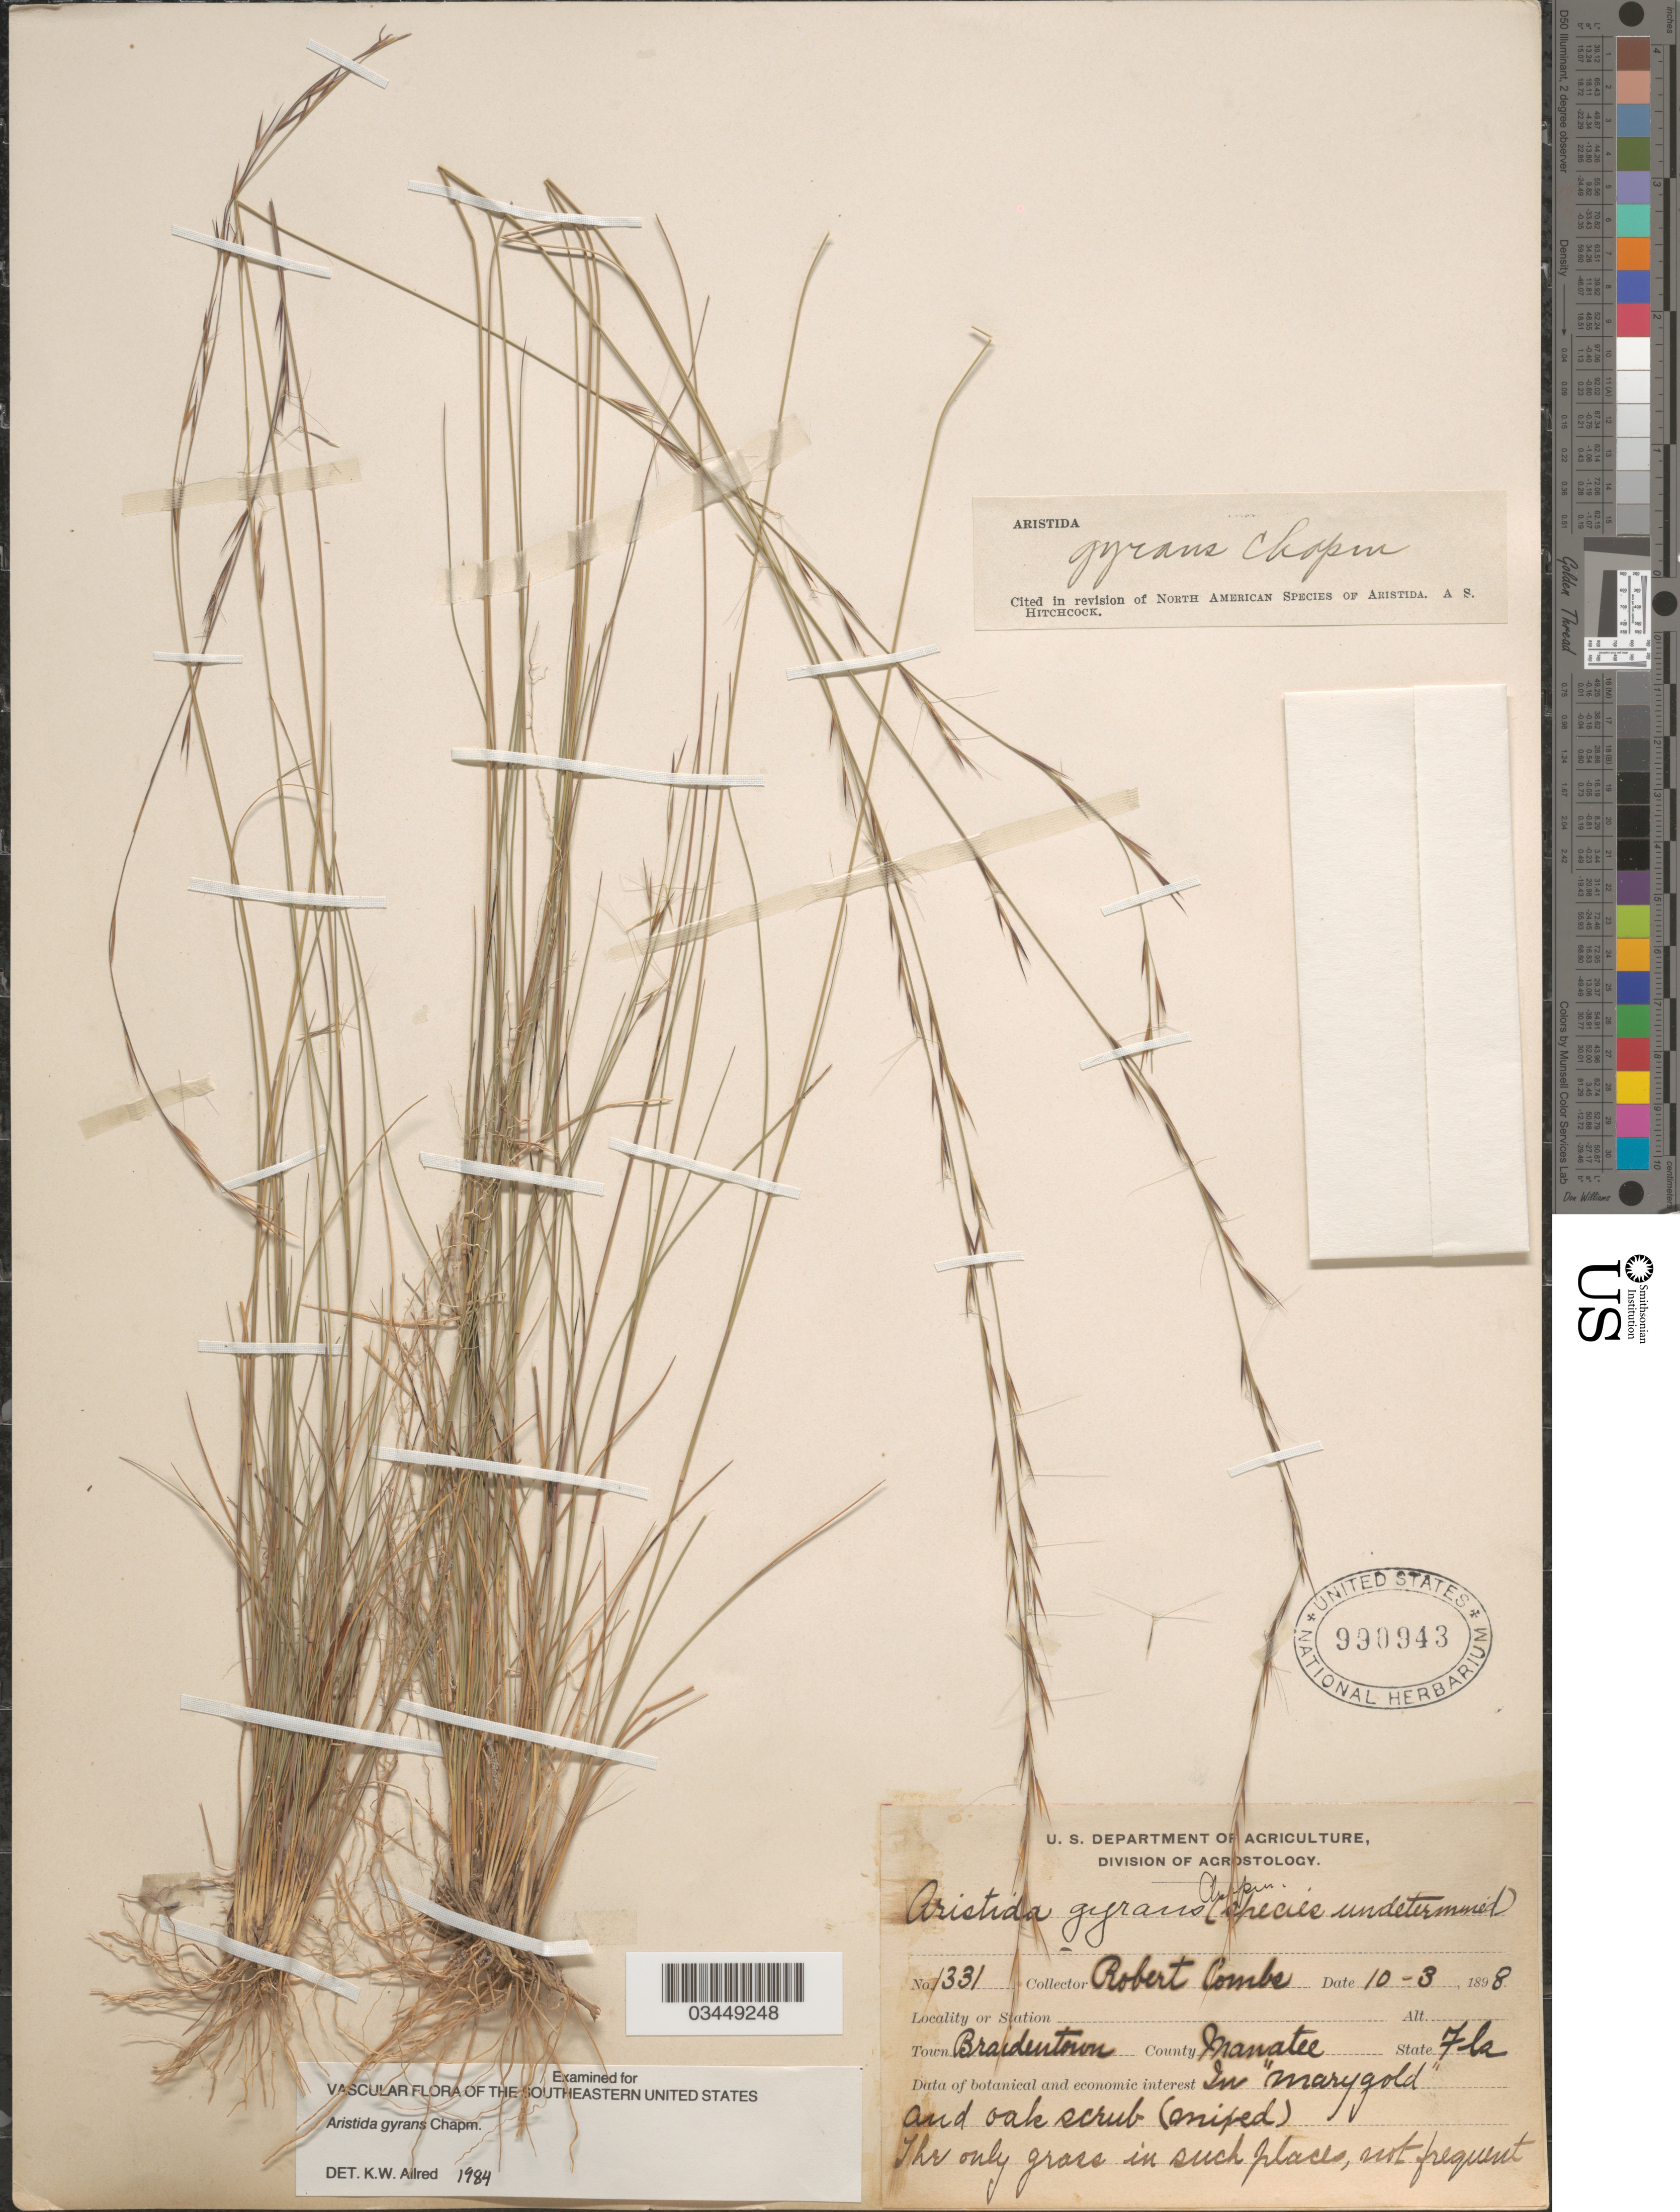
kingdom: Plantae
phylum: Tracheophyta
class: Liliopsida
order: Poales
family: Poaceae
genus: Aristida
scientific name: Aristida gyrans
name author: Chapm.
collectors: R. Combs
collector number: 1331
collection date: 1898-10-03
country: United States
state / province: Florida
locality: Town Braidentown. County Manatee.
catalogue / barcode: US 990943